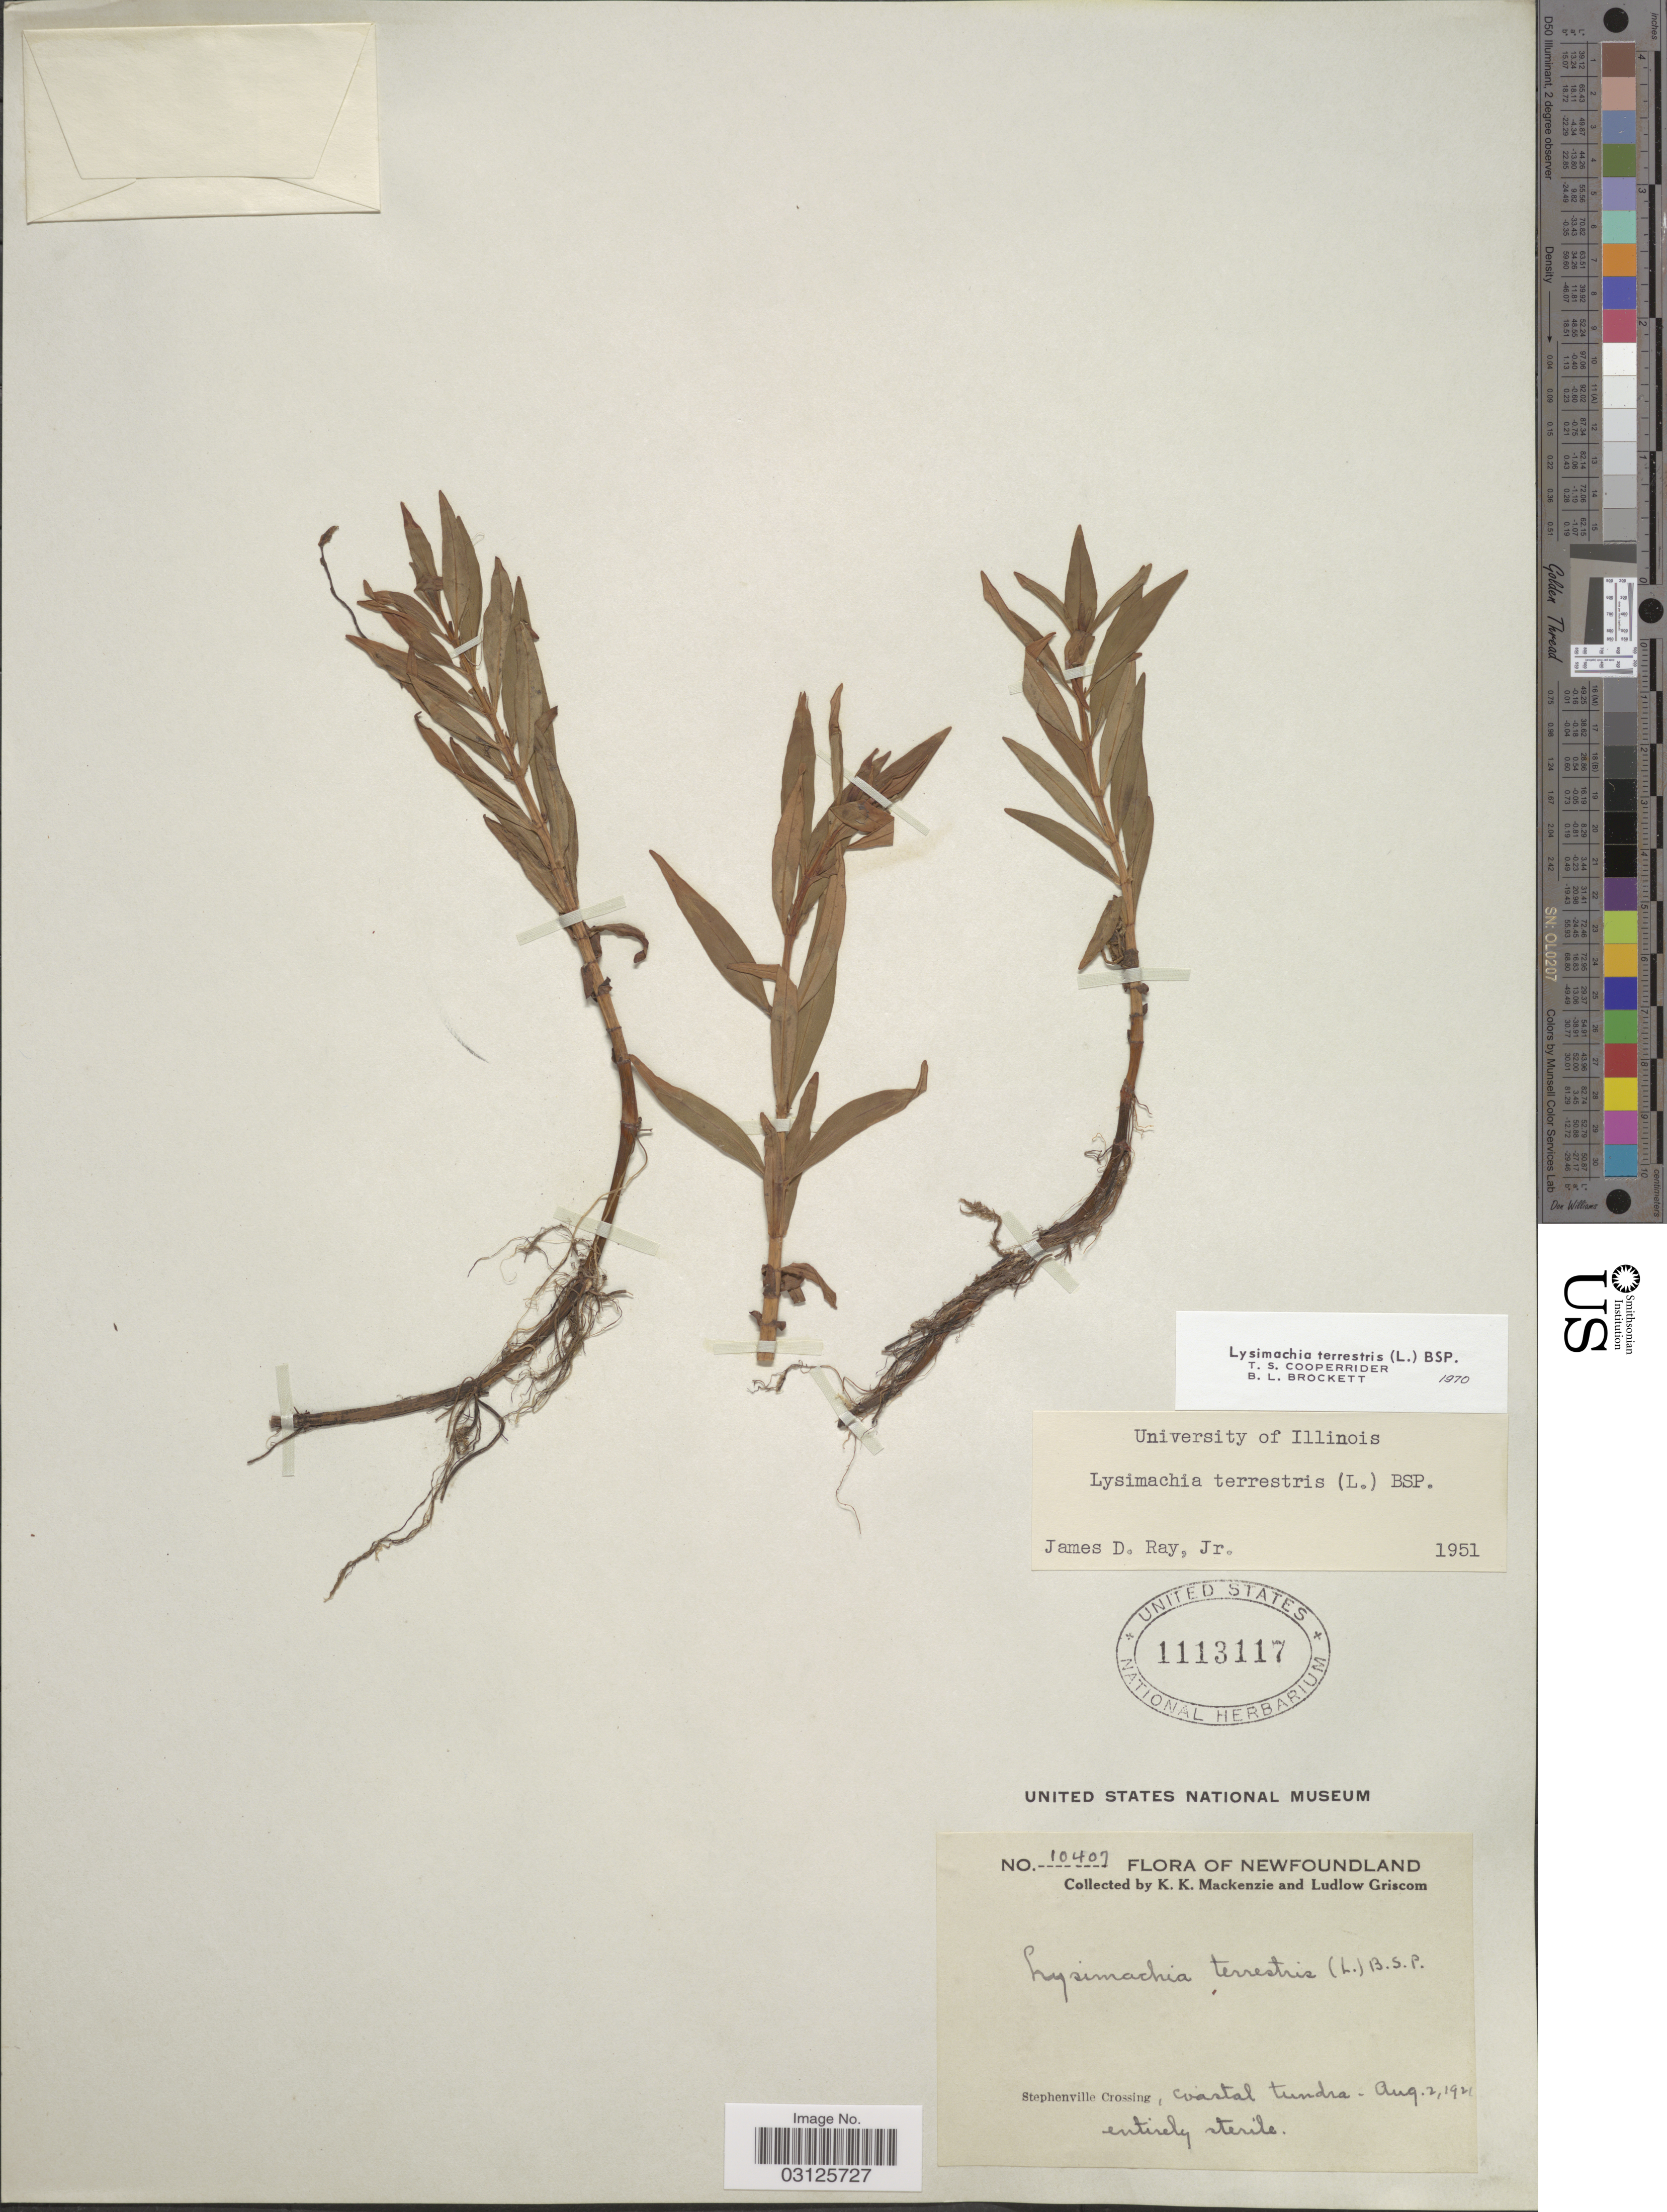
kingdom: Plantae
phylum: Tracheophyta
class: Magnoliopsida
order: Ericales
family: Primulaceae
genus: Lysimachia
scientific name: Lysimachia terrestris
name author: (L.) Britton, Stearns & Poggenb.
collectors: K. K. Mackenzie & L. Griscom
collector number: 10407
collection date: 1921-08-02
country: Canada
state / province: Newfoundland and Labrador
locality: Stephenville Crossing, coastal tundra.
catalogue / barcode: US 1113117